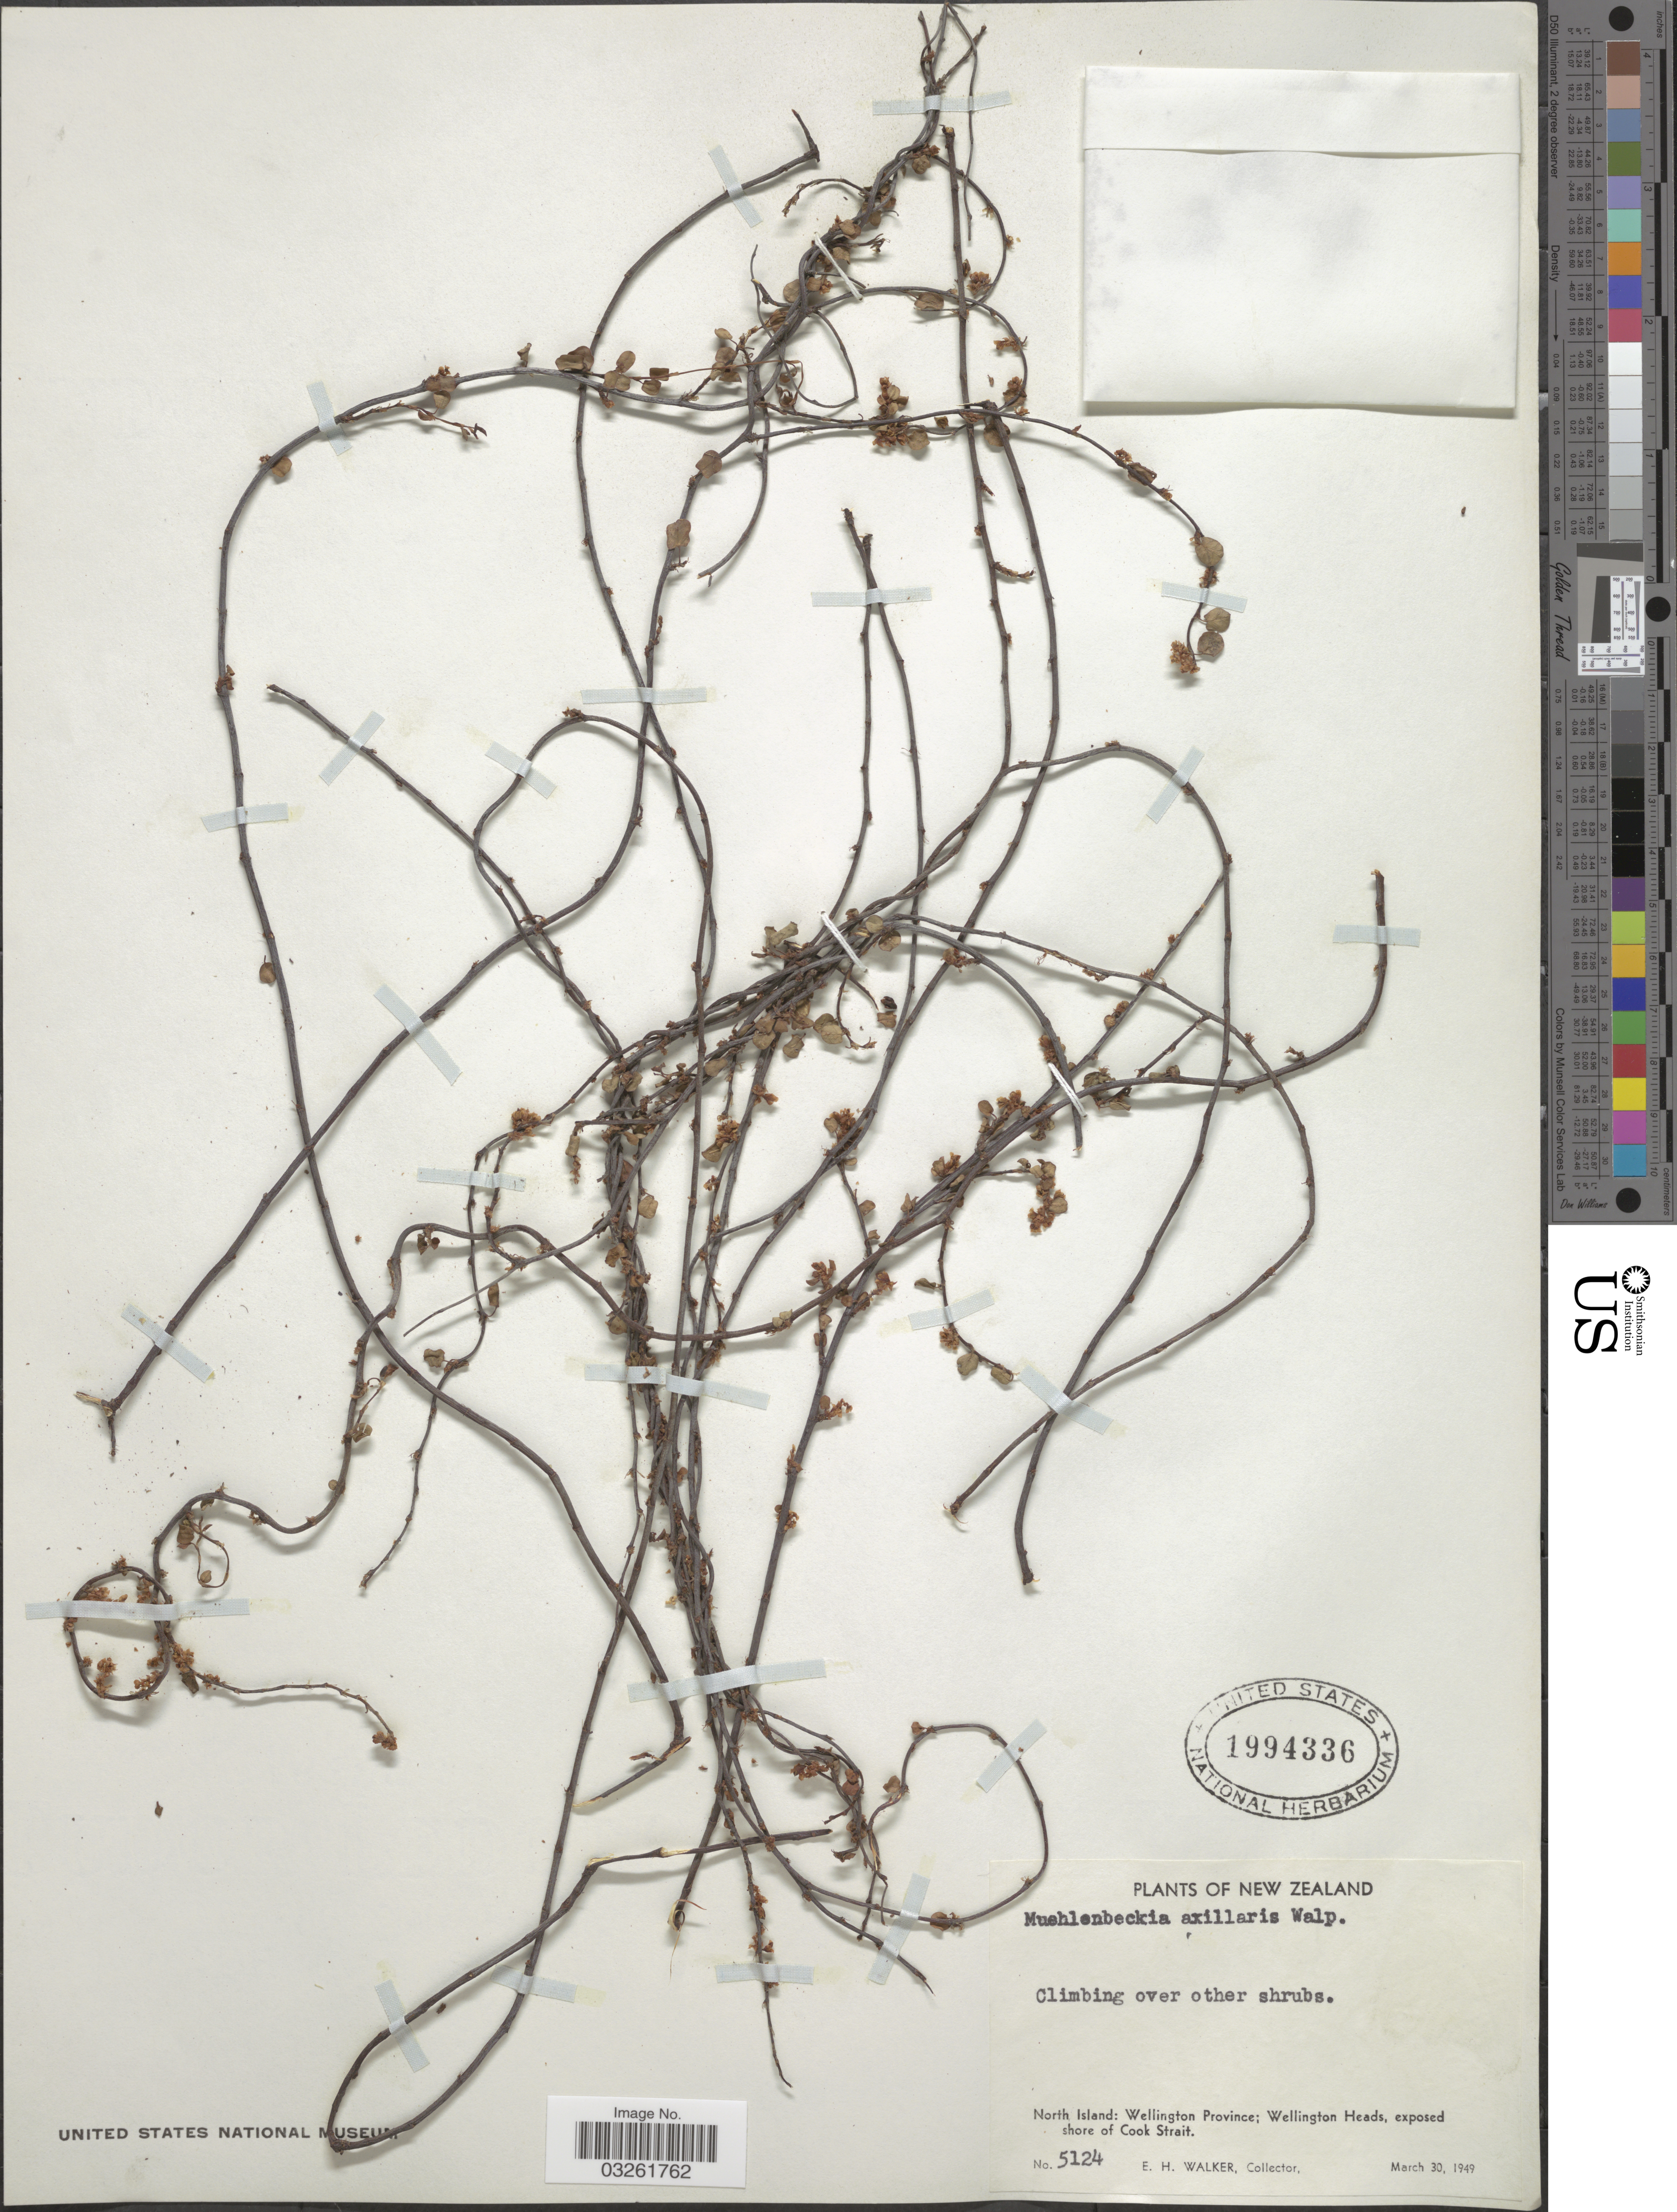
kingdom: Plantae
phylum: Tracheophyta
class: Magnoliopsida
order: Caryophyllales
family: Polygonaceae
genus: Muehlenbeckia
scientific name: Muehlenbeckia axillaris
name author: (Hook. f.) Endl.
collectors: E. H. Walker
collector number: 5124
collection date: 1949-03-30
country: New Zealand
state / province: Wellington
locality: North Island: Wellington Province; Wellington Heads, exposed shore of Cook Strait.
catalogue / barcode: US 1994336